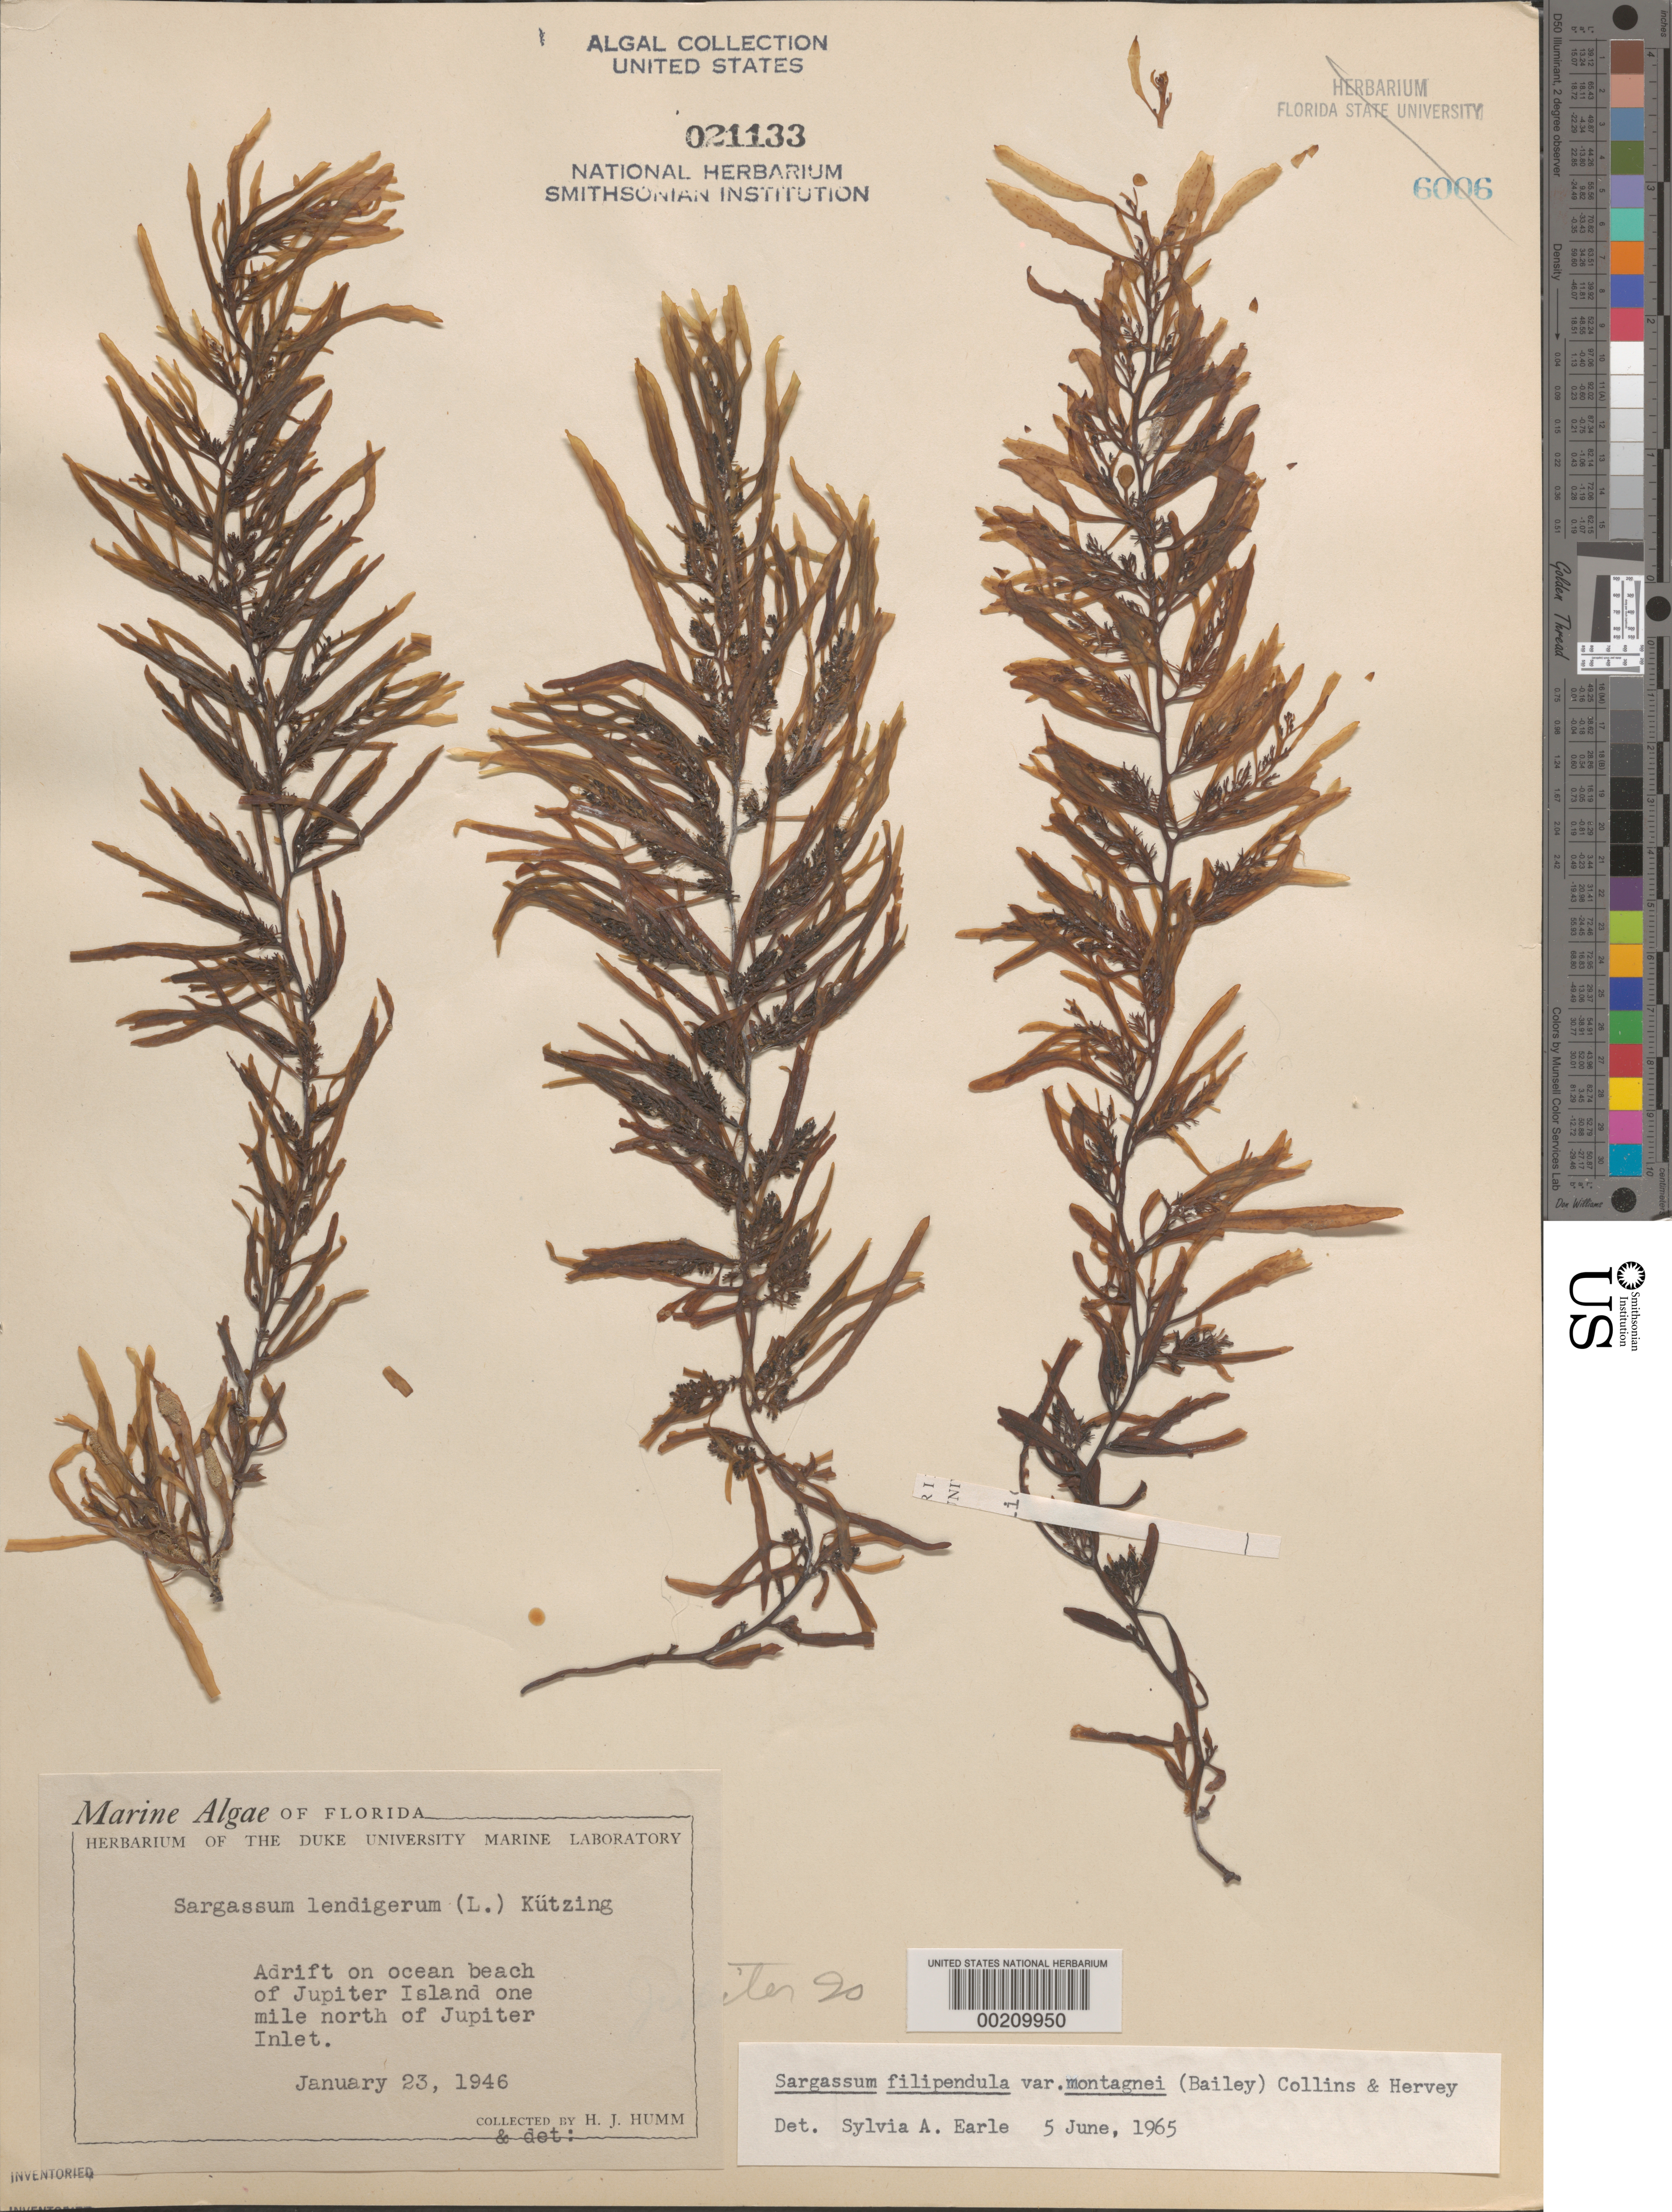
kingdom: Chromista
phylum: Ochrophyta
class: Phaeophyceae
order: Fucales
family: Sargassaceae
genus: Sargassum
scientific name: Sargassum filipendula var. montagnei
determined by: Earle, S. A.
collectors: H. J. Humm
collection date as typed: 23 Jan 1946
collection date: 1946-01-23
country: United States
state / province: Florida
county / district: Palm Beach County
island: Jupiter Island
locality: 1 mile north of Jupiter Inlet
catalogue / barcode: US 21133